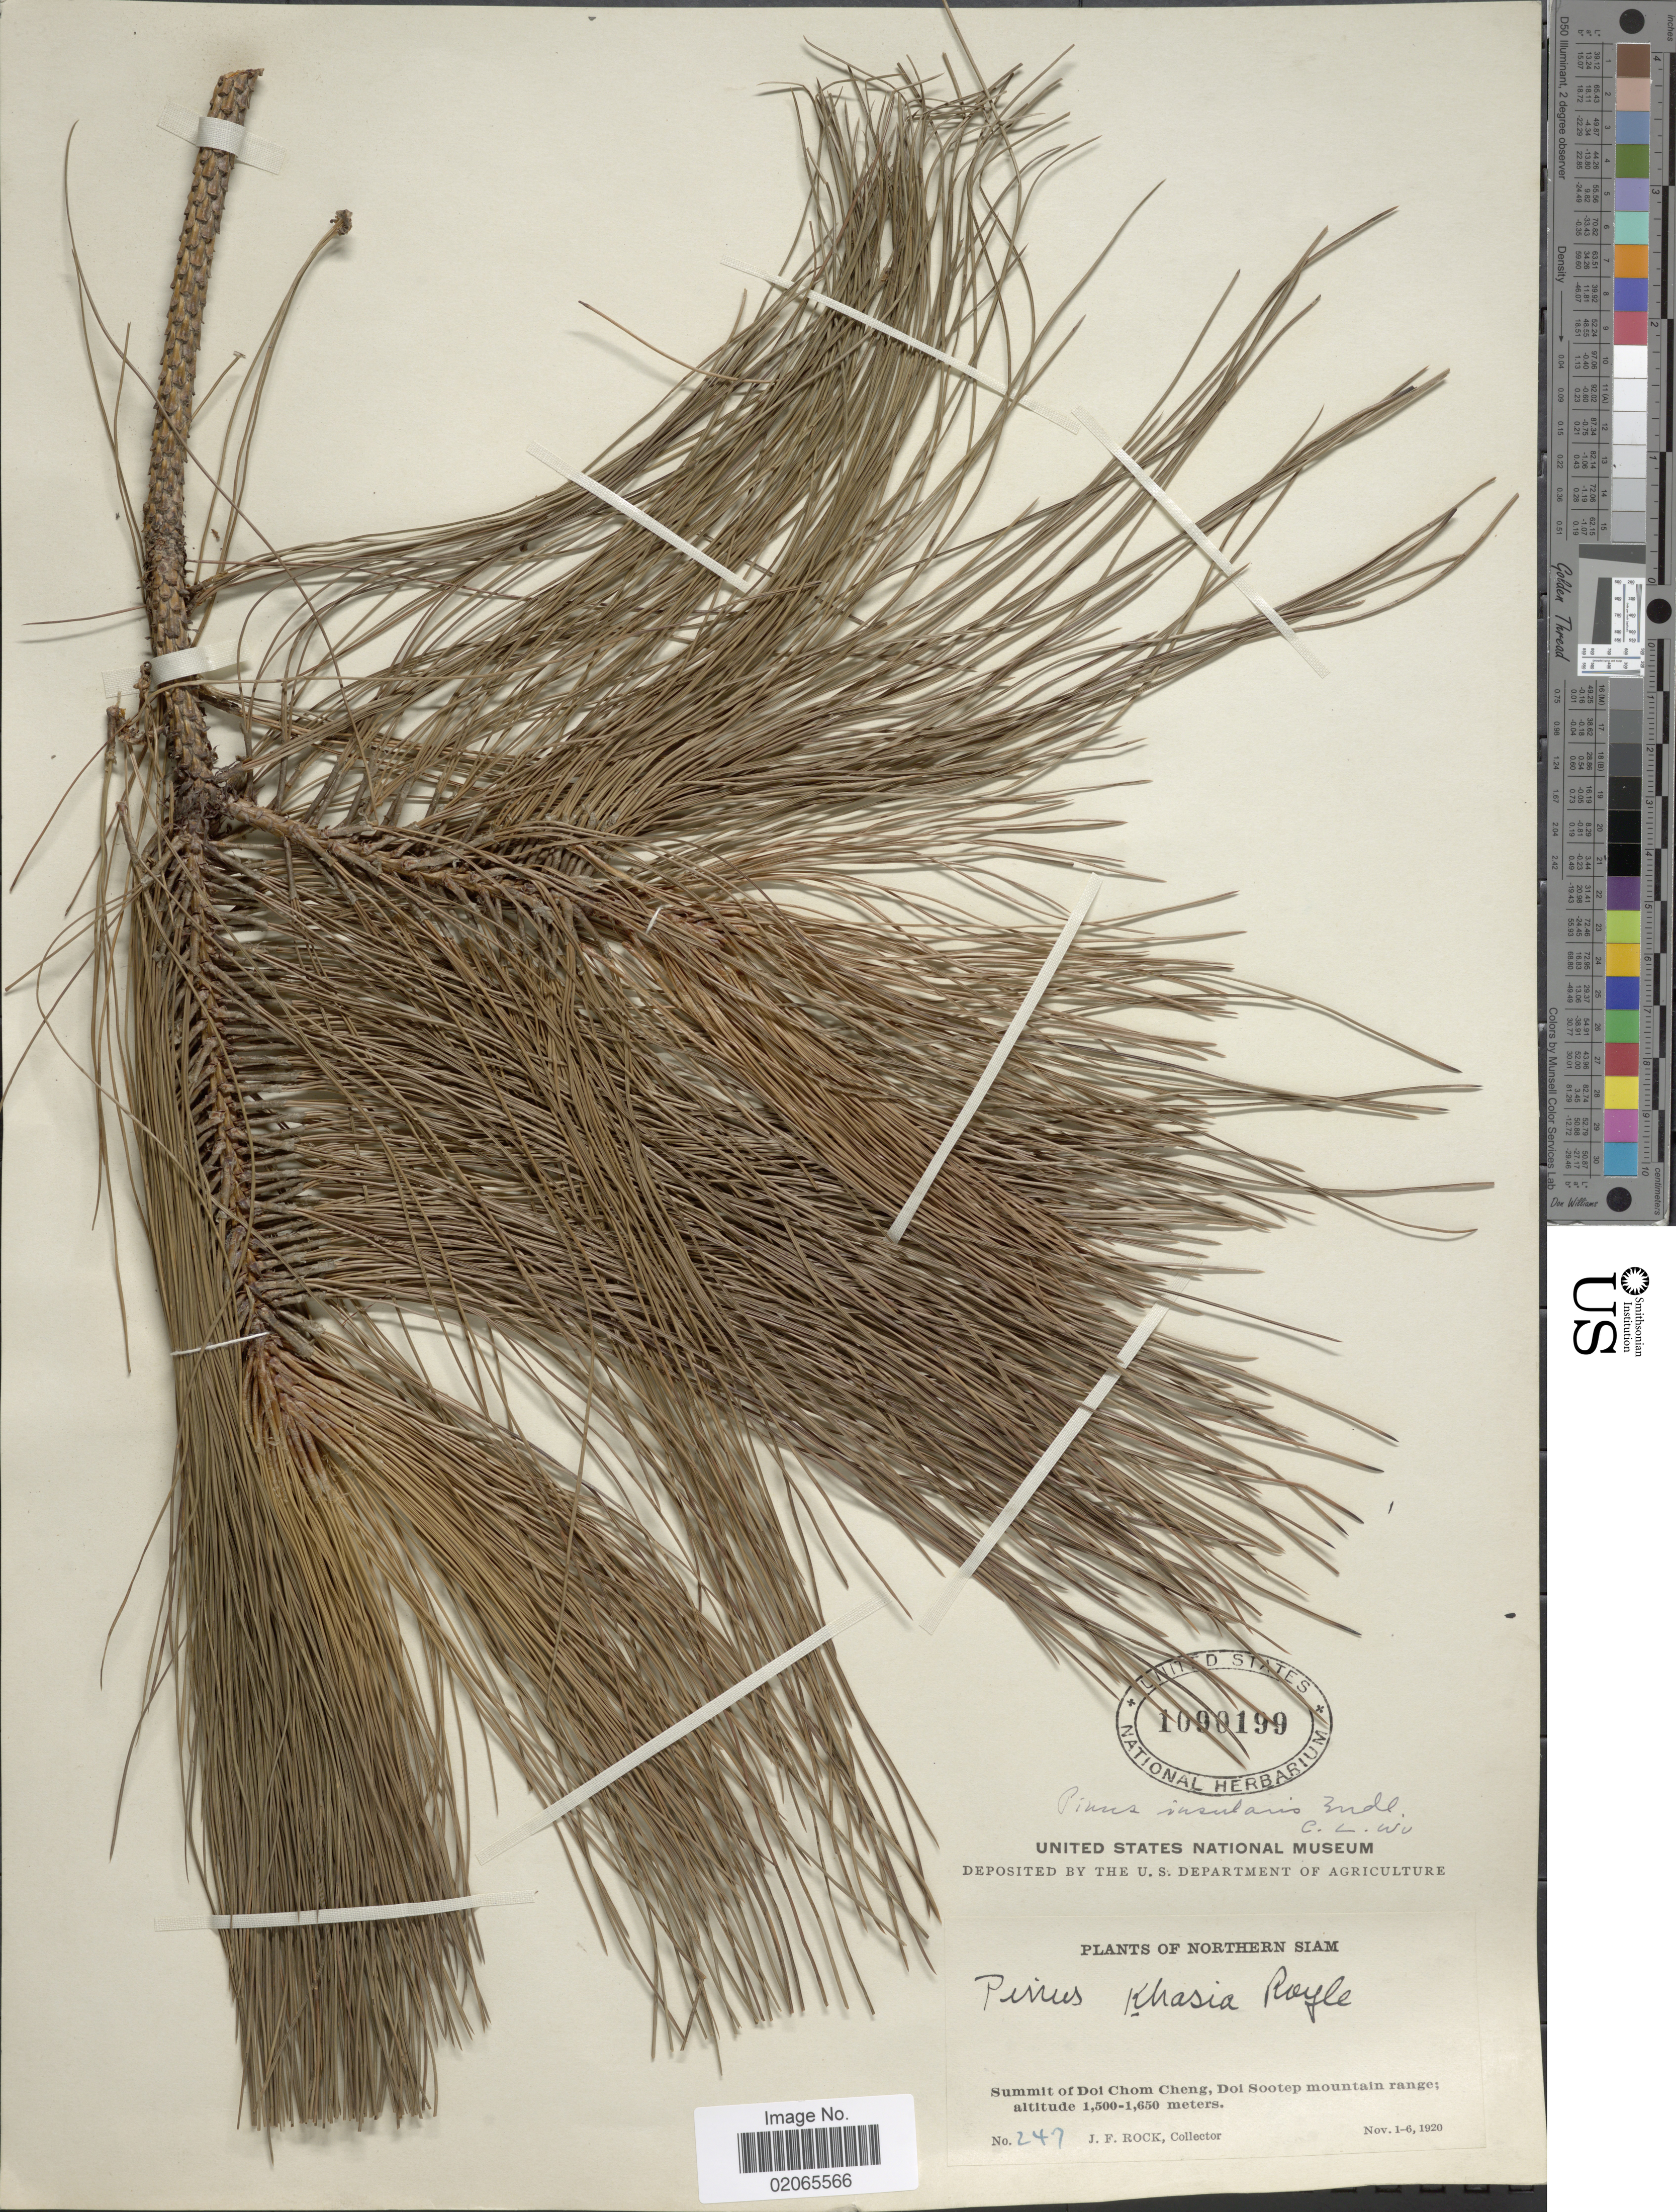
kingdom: Plantae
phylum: Tracheophyta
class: Pinopsida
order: Pinales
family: Pinaceae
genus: Pinus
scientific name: Pinus insularis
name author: Endl.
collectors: J. Rock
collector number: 247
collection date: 1920-11-01/1920-11-06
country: Thailand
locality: Northern Siam, Summit of Doi Chom Peng, Doi Sootep Mountain range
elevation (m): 1500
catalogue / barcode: US 1090199